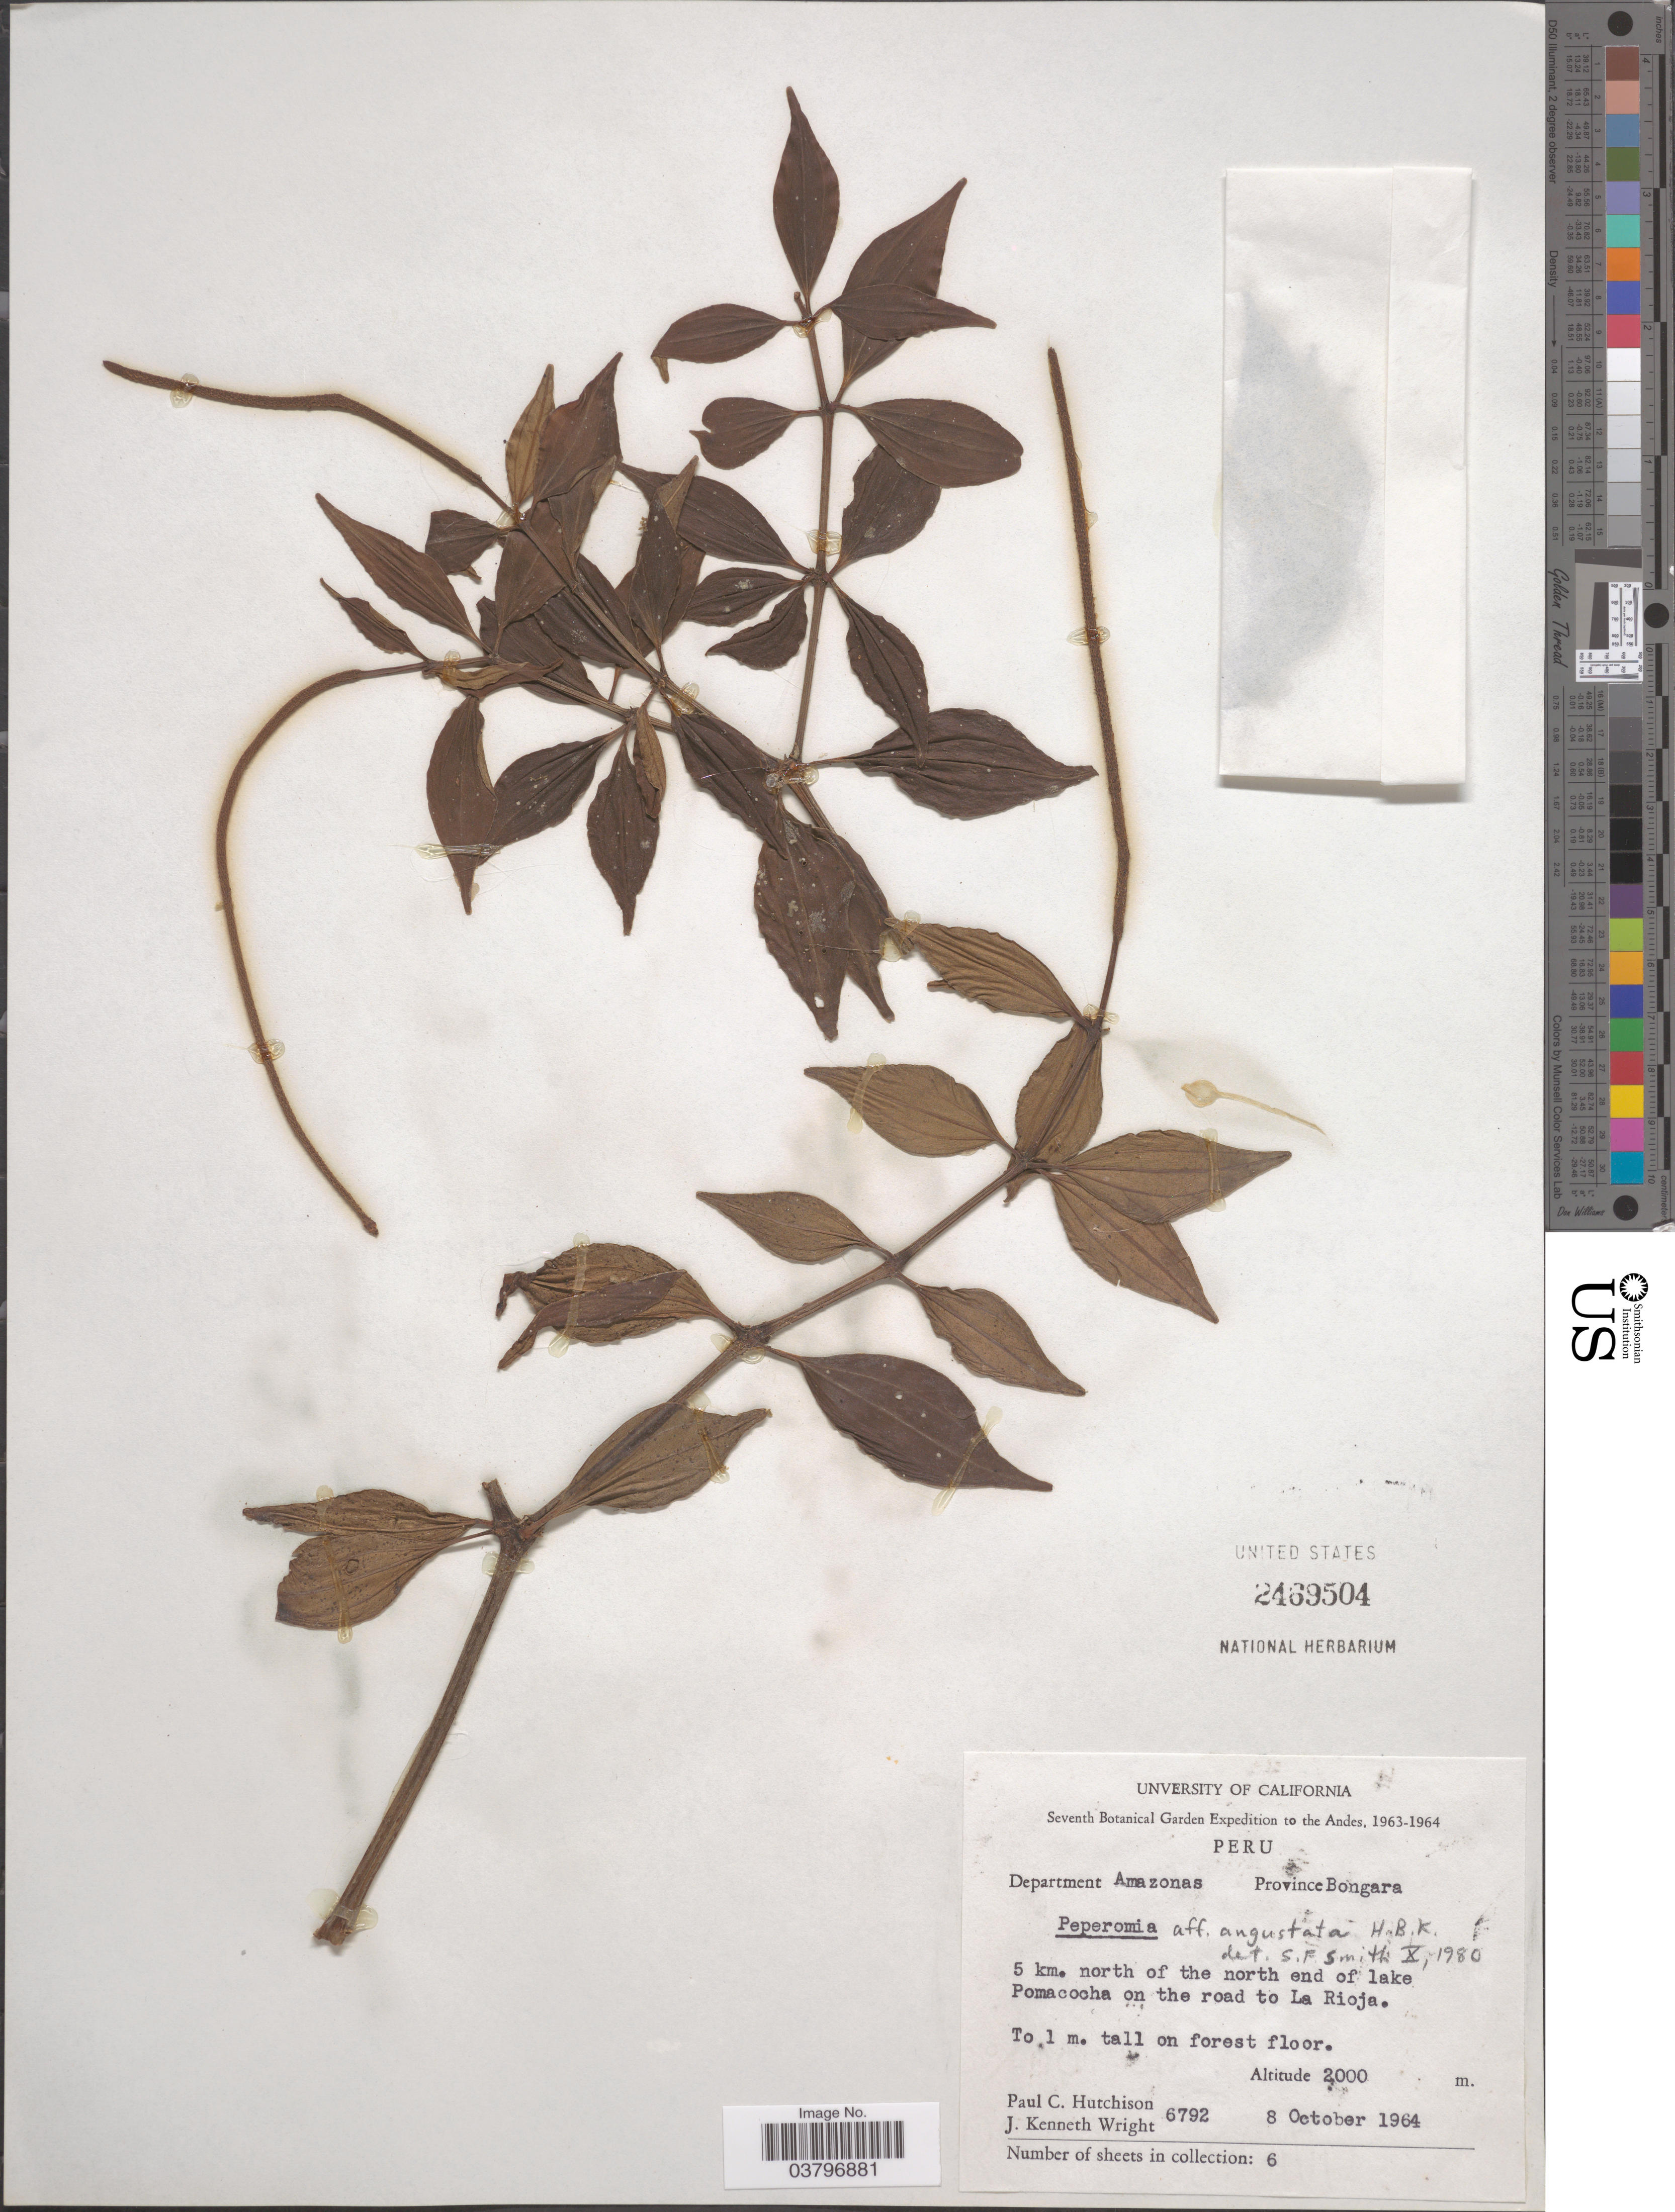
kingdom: Plantae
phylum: Tracheophyta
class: Magnoliopsida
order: Piperales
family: Piperaceae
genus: Peperomia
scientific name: Peperomia angustata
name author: Kunth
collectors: P. C. Hutchison & J. K. Wright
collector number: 6792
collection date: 1964-10-08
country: Peru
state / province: Amazonas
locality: Andes. Department Amazonas. Province Bongara. 5 km. north of the north end of lake Pomacocha on the road to La Rioja.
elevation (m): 2000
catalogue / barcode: US 2469504